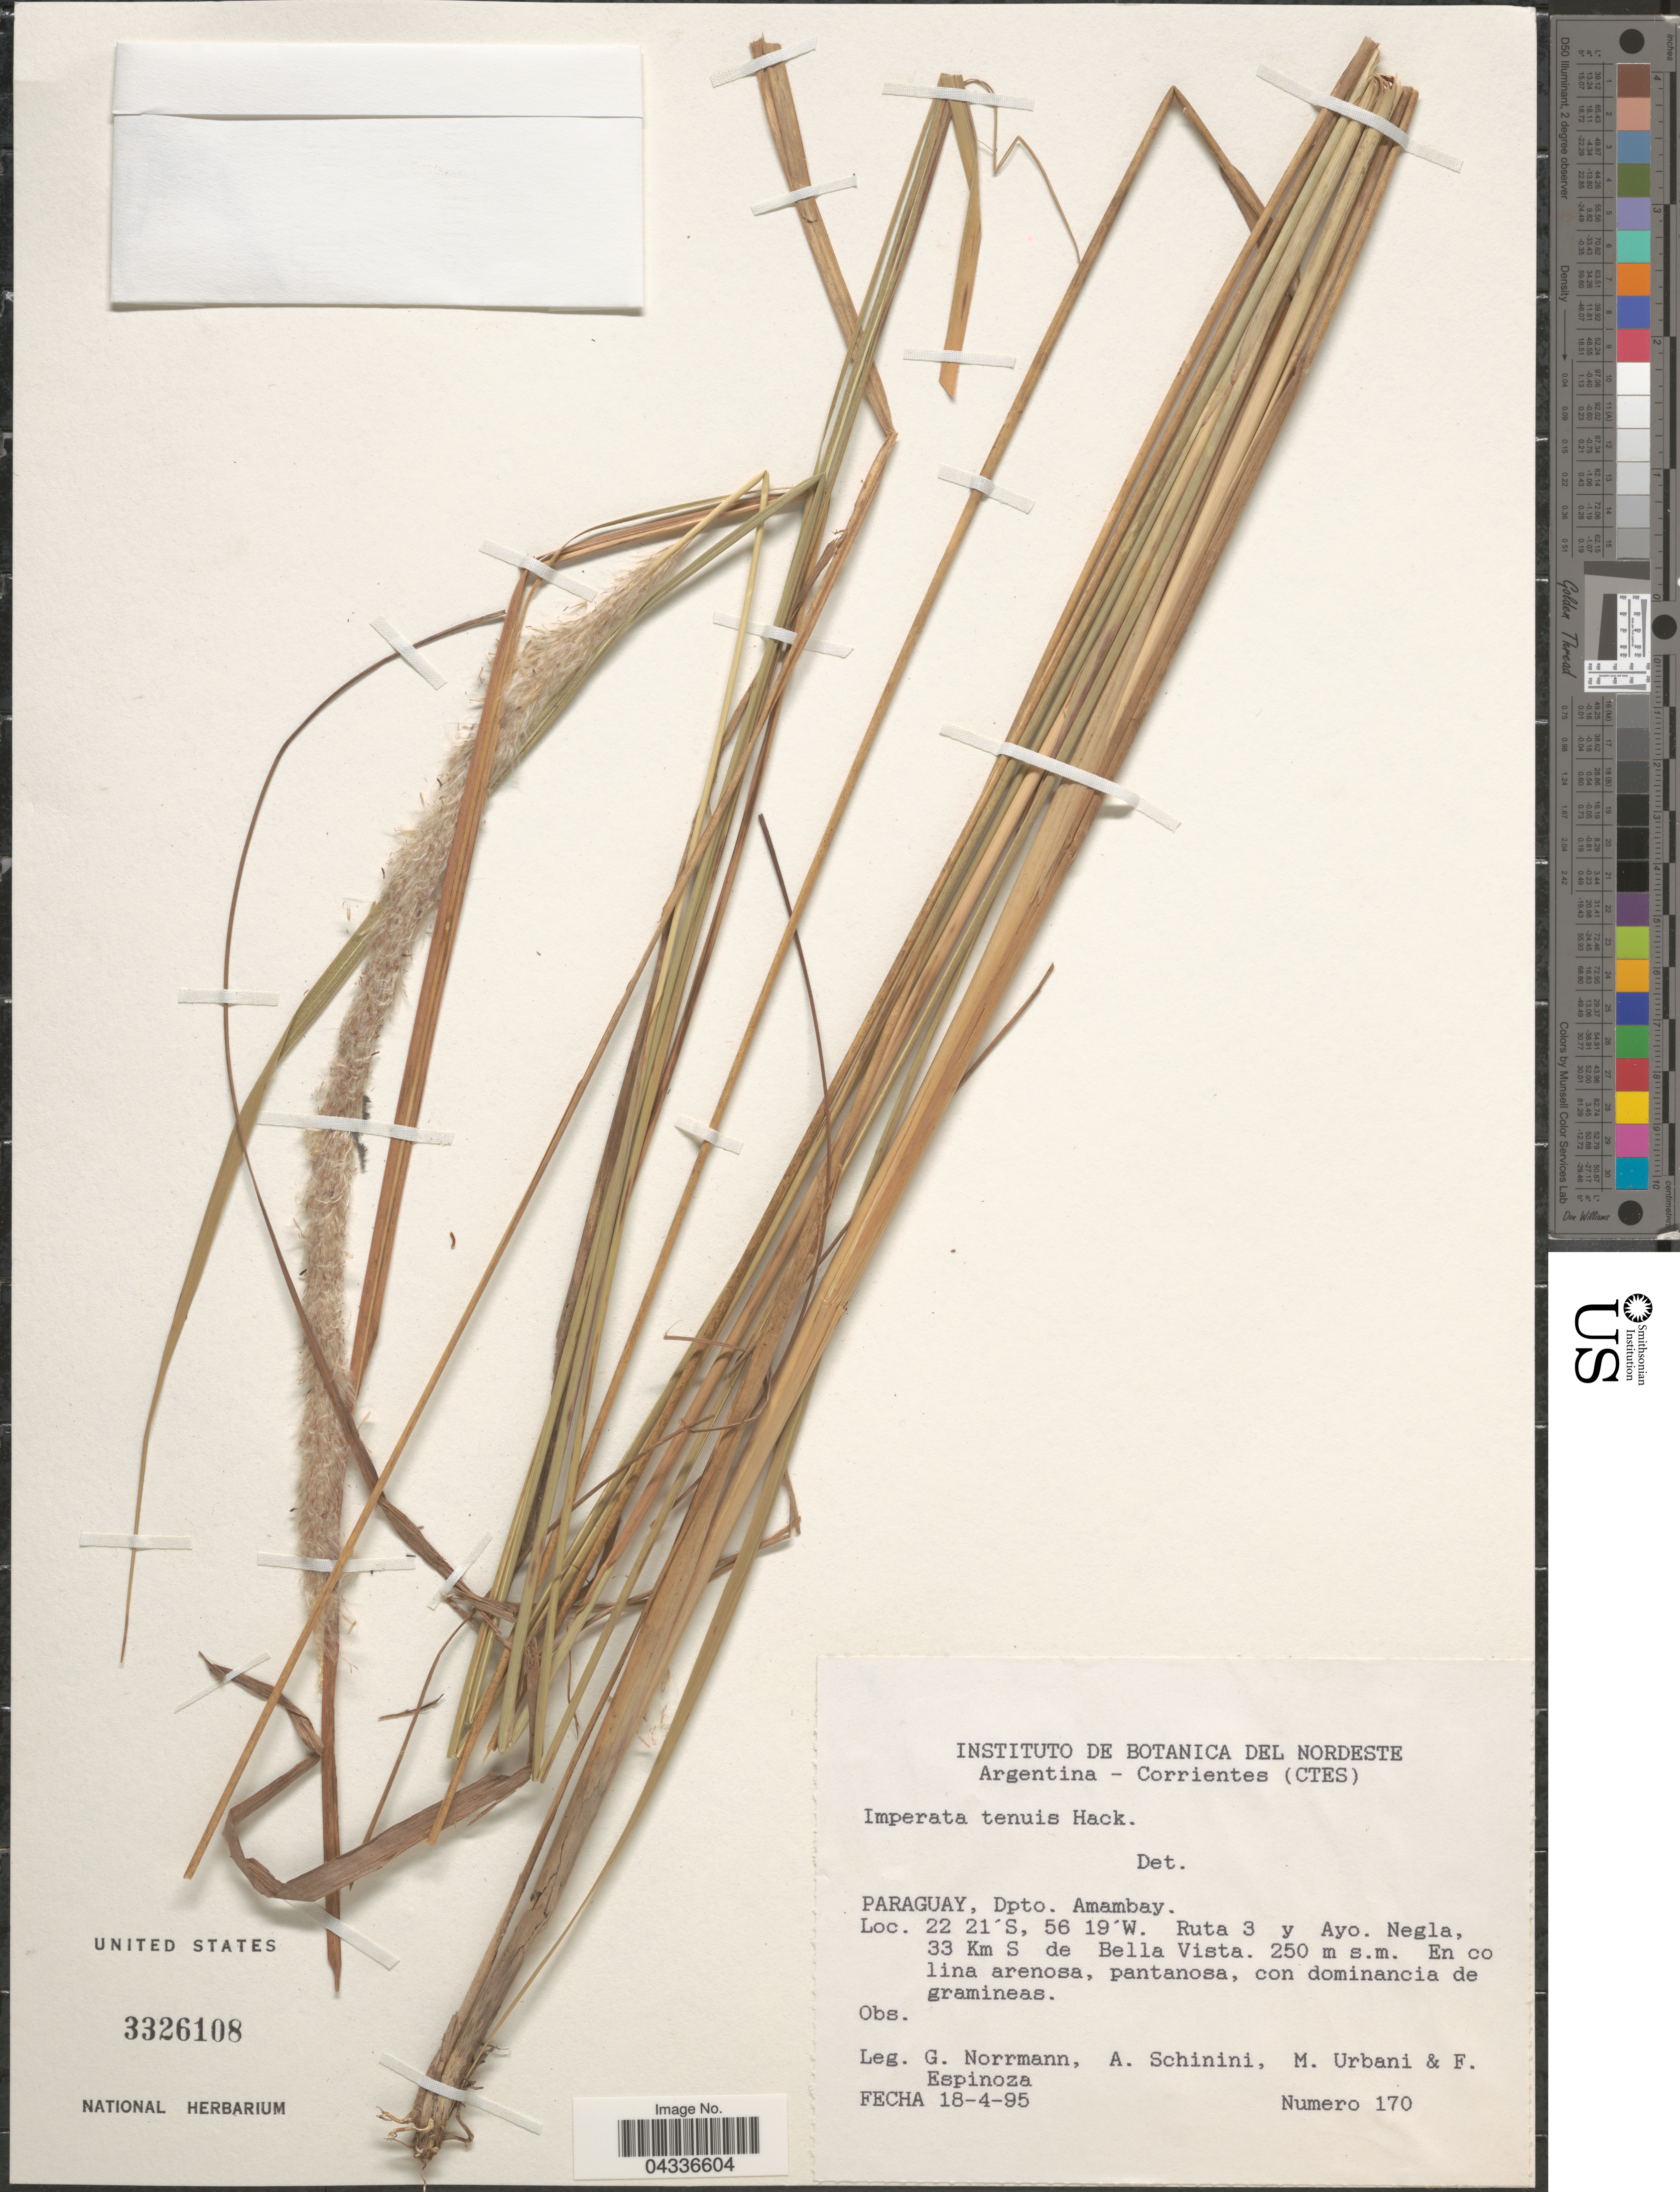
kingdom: Plantae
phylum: Tracheophyta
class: Liliopsida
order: Poales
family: Poaceae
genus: Imperata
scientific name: Imperata tenuis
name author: Hack.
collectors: G. Norrmann, A. Schinini, M. Urbani & F. Espinoza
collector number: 170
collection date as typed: Transcribed d/m/y: 18/4/95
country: Paraguay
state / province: Amambay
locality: Dpto. Amambay. Ruta 3 y Ayo. Negla, 33 Km S de Bella Vista.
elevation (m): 250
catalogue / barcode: US 3326108